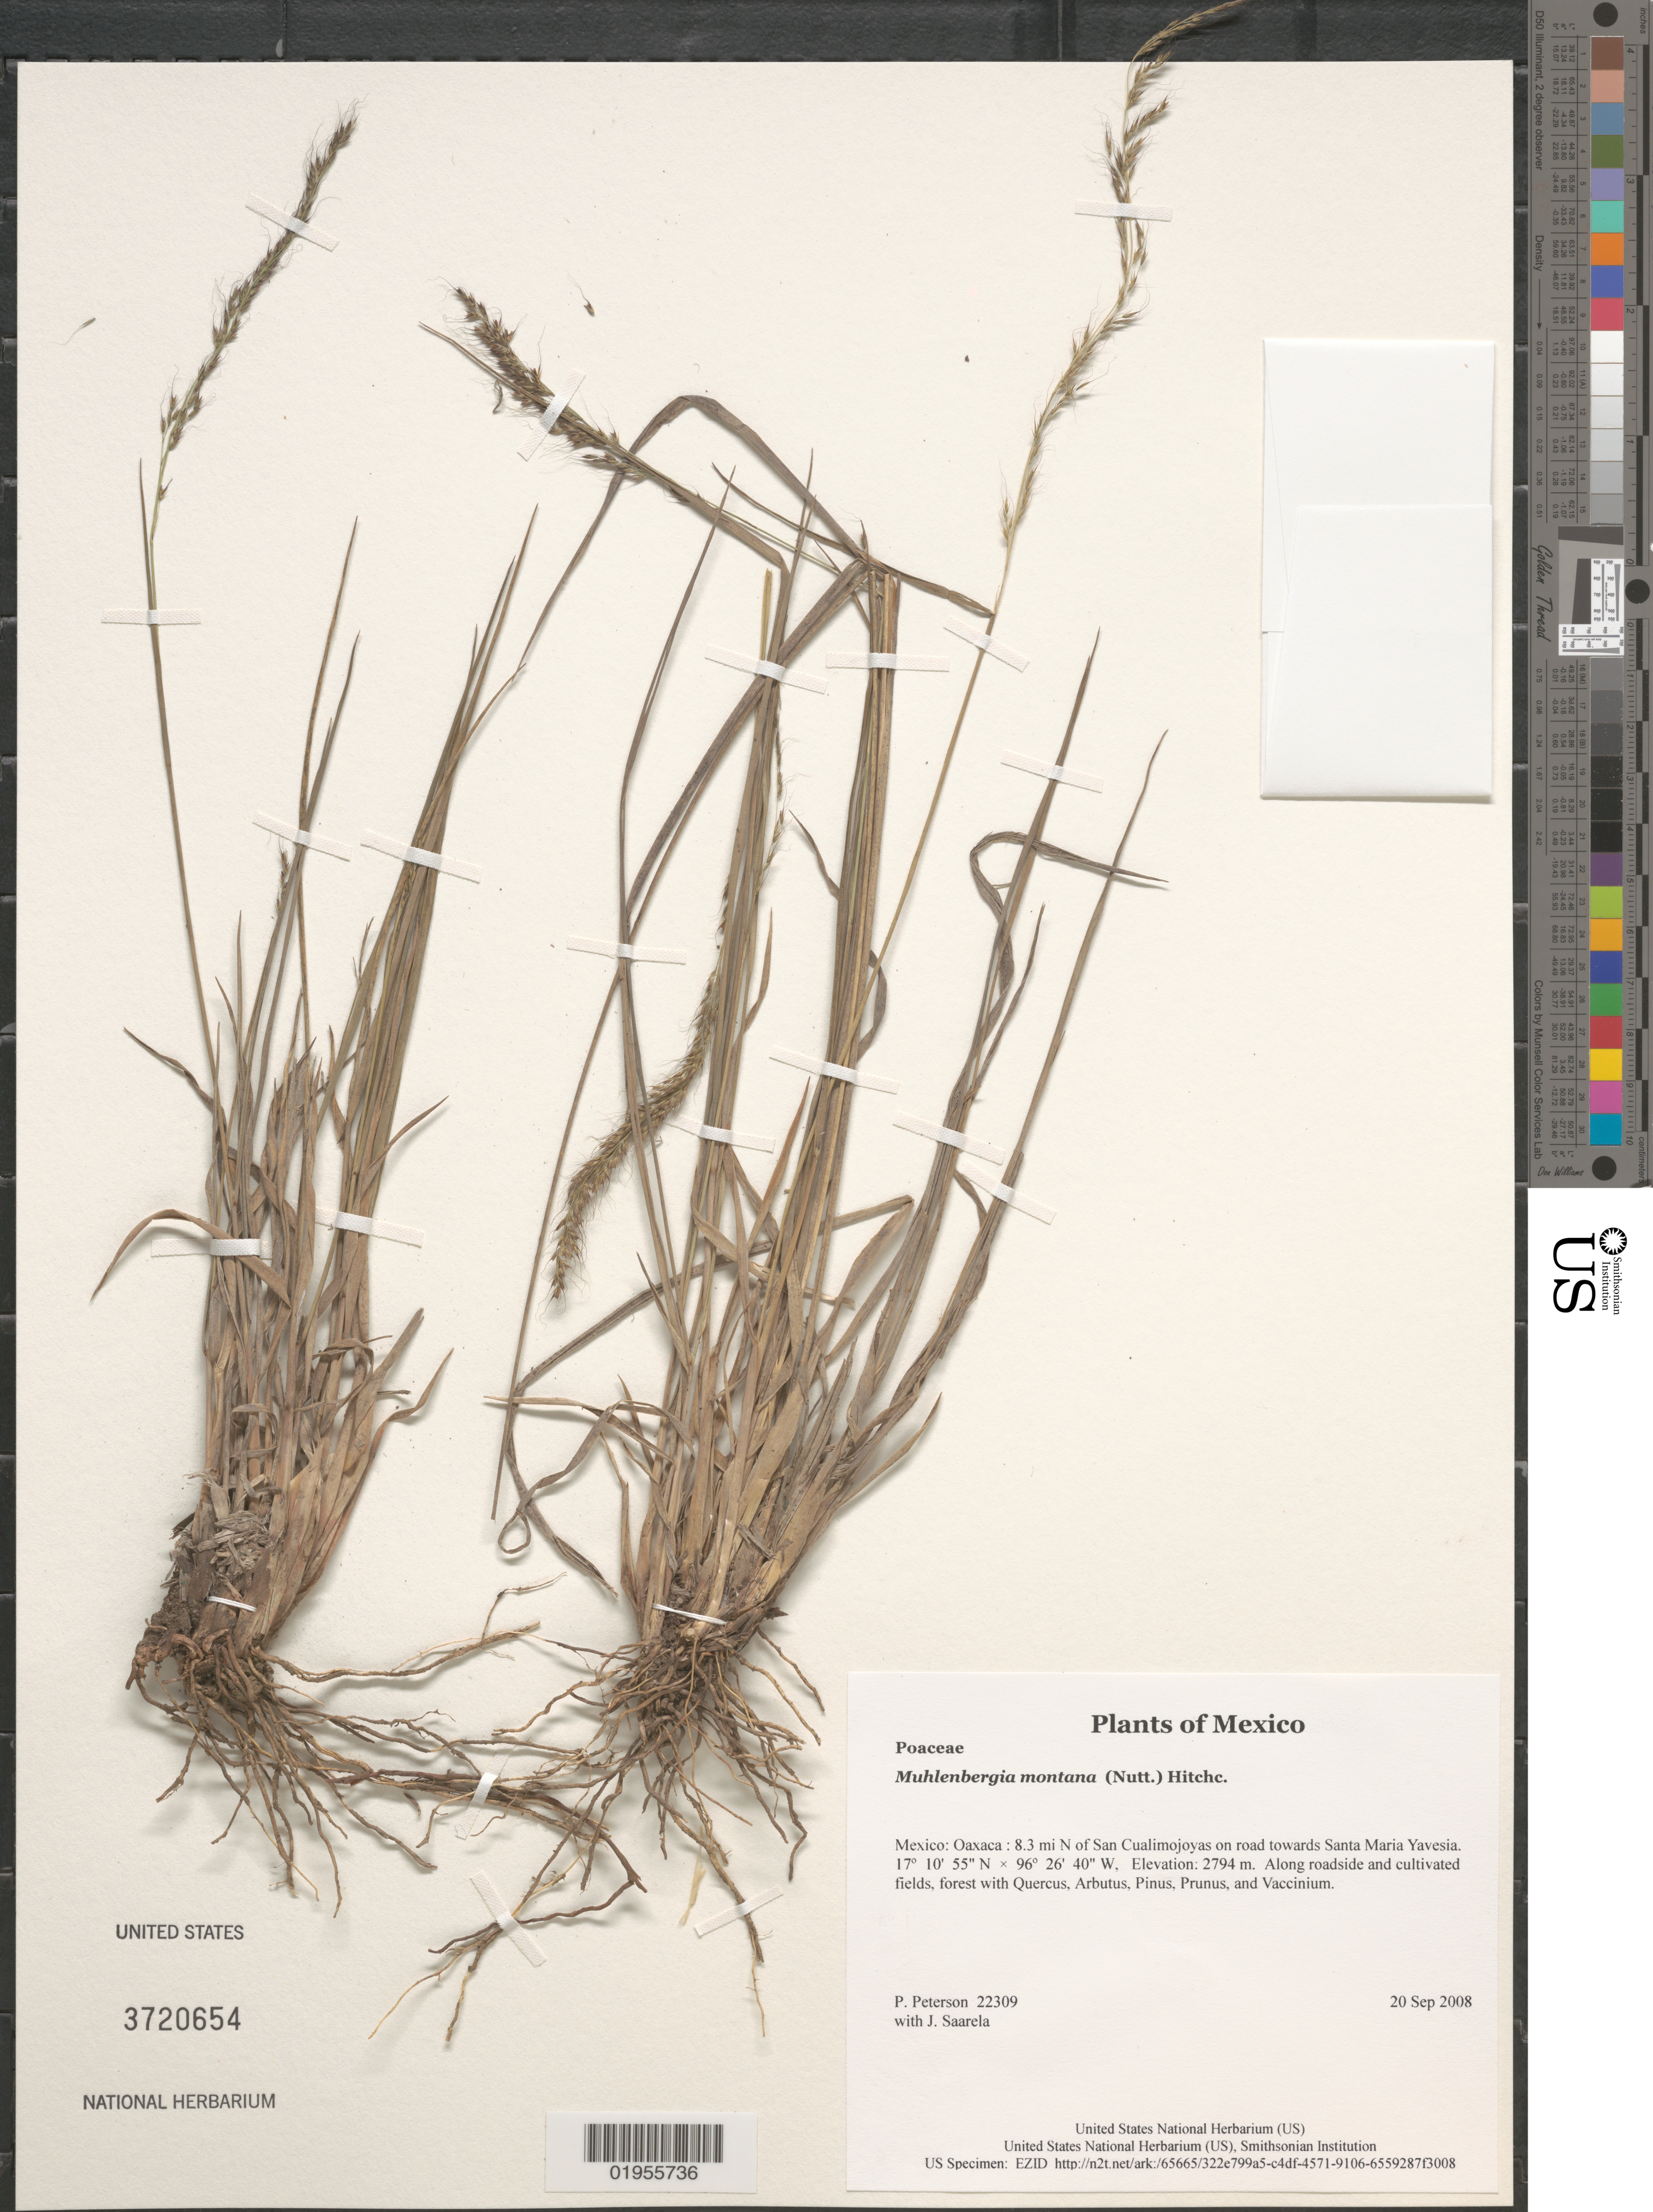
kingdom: Plantae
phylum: Tracheophyta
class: Liliopsida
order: Poales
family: Poaceae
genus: Muhlenbergia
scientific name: Muhlenbergia montana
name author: (Nutt.) Hitchc.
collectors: P. M. Peterson & J. Saarela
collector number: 22309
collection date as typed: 20 Sep 2008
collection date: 2008-09-20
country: Mexico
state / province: Oaxaca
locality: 8.3 mi N of San Cualimojoyas on road towards Santa Maria Yavesia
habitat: Along roadside and cultivated fields, forest with Quercus, Arbutus, Pinus, Prunus, and Vaccinium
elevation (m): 2794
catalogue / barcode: US 3720654